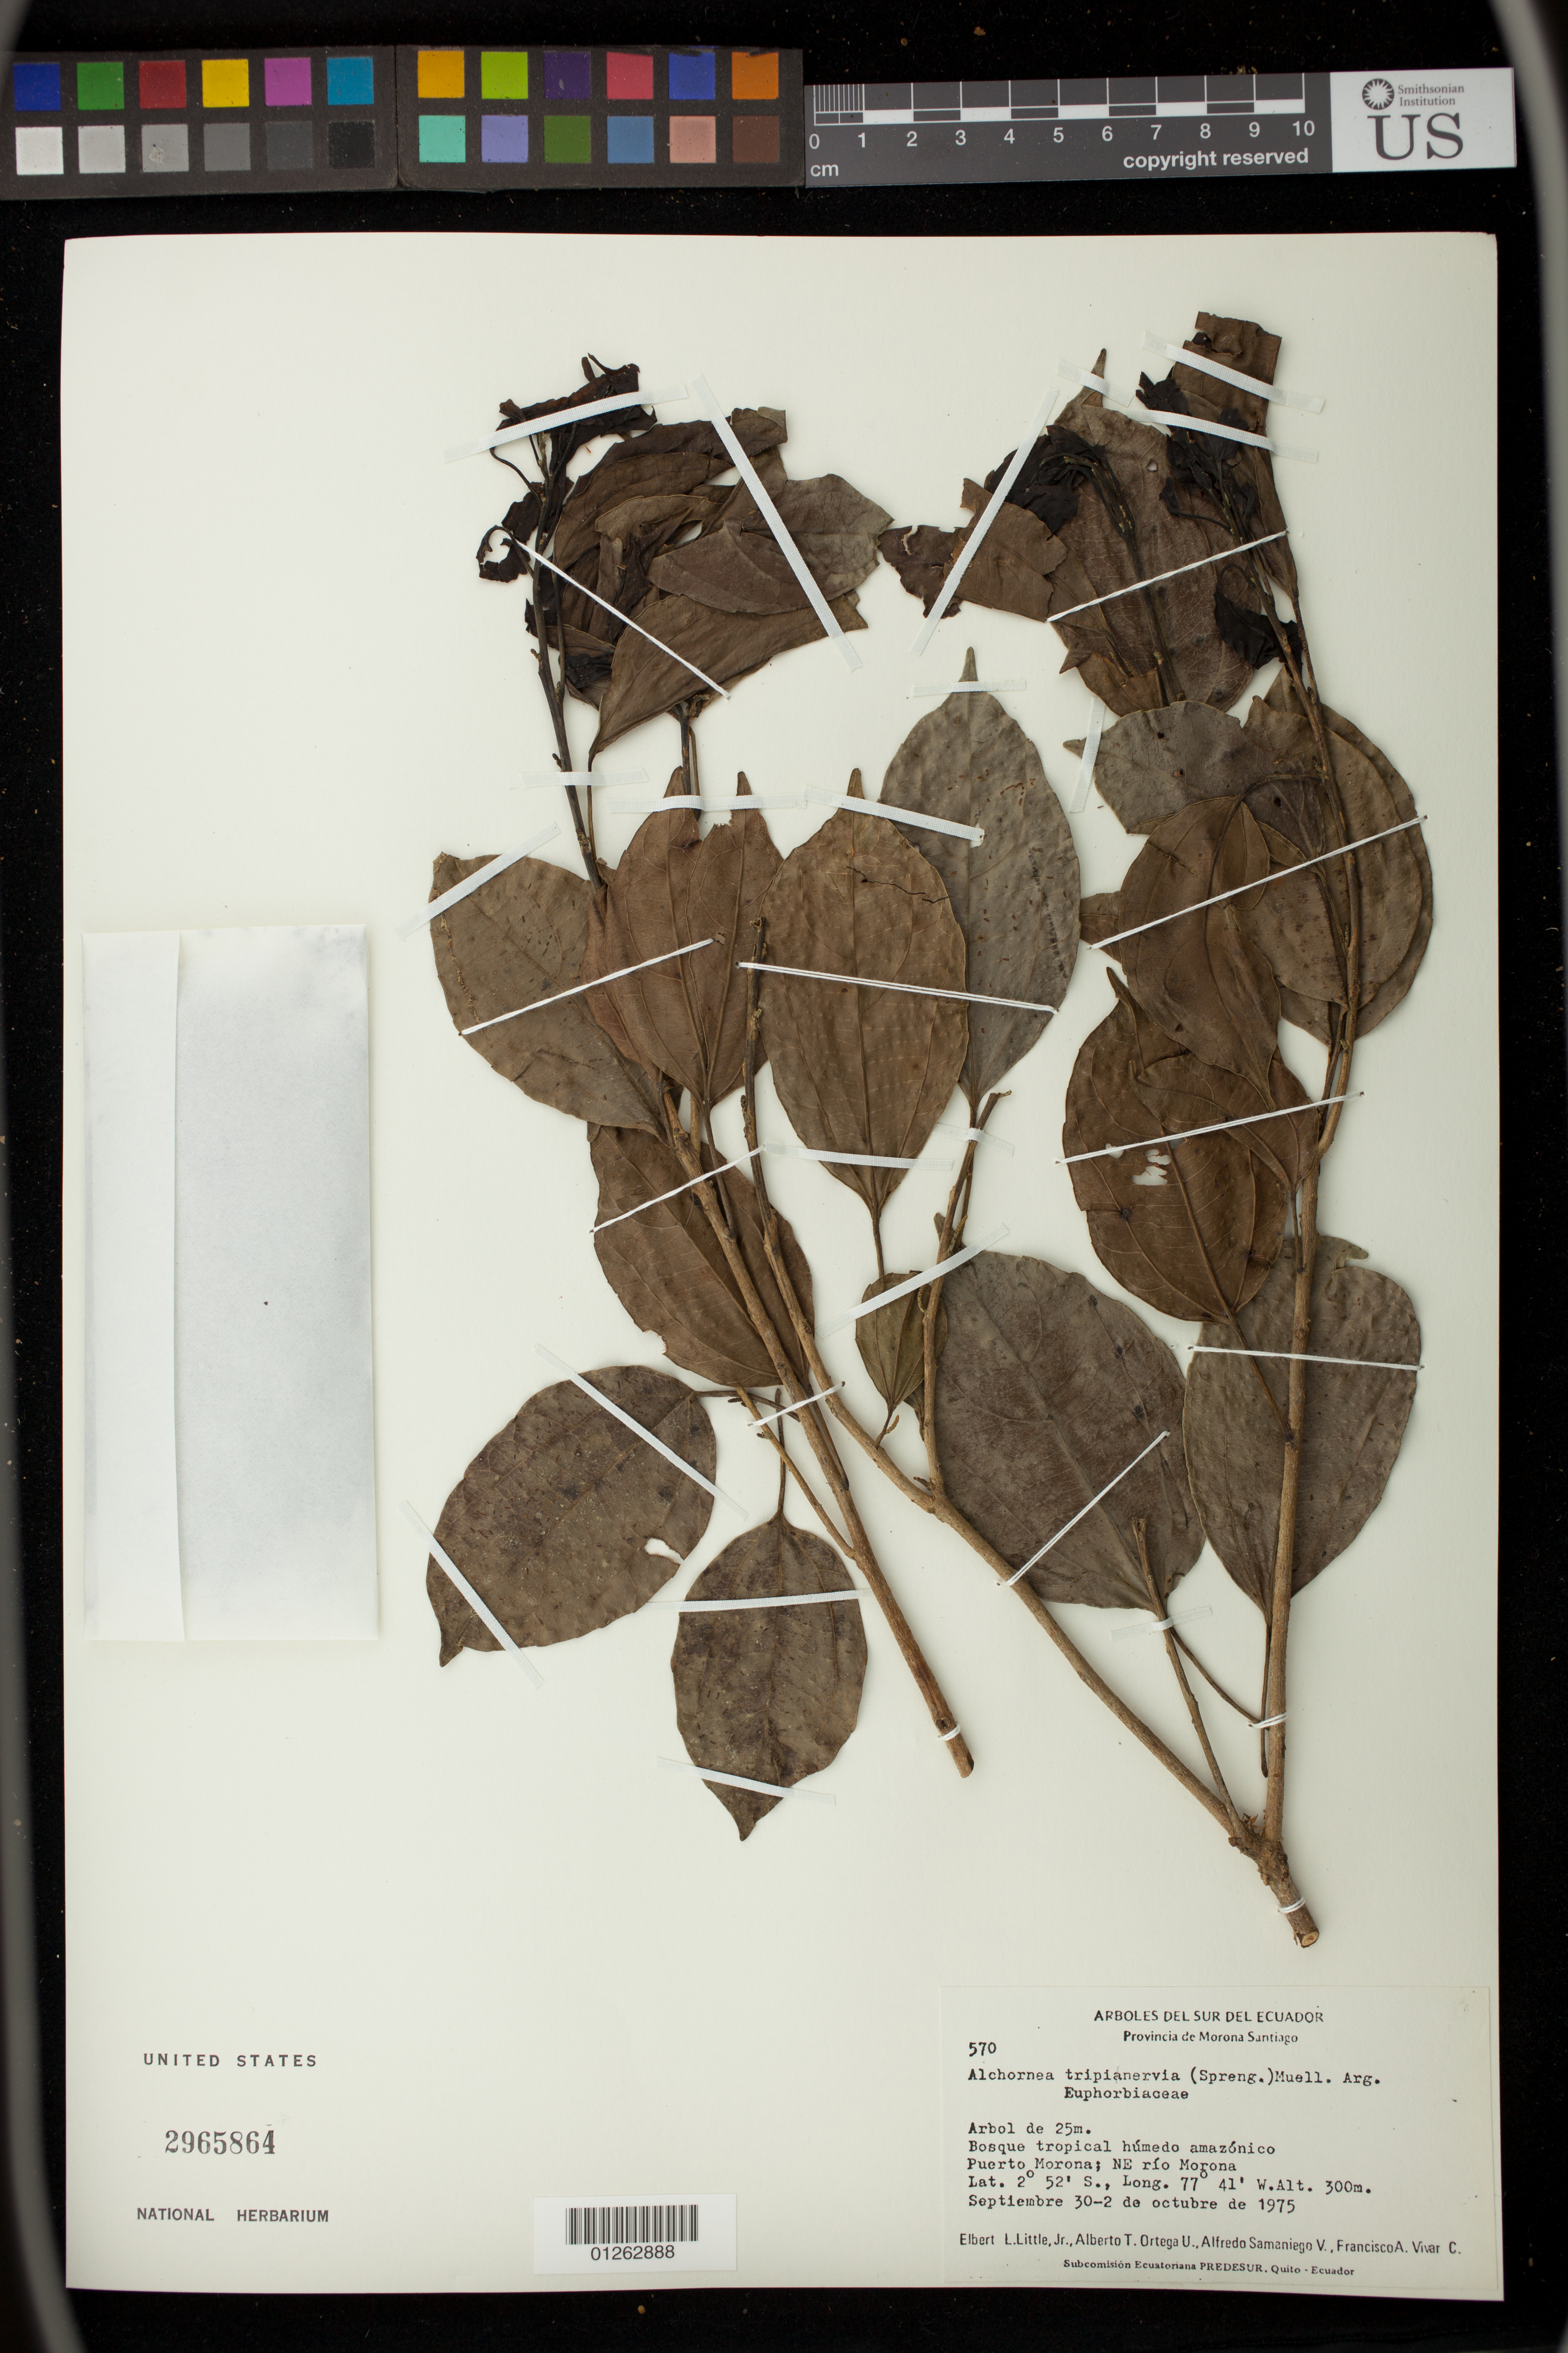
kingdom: Plantae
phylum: Tracheophyta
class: Magnoliopsida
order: Malpighiales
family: Euphorbiaceae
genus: Alchornea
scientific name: Alchornea triplinervia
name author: (Spreng.) Müll. Arg.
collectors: E. L. Little, A. T. Ortega U., A. V. Samaniego & F. A. Vivar C.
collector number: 570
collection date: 1975-09-30/1975-10-02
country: Ecuador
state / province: Morona-Santiago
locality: Bosque tropical humedo amazonico Puerto Morona; NE rio Morona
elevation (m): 300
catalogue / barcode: US 2965864